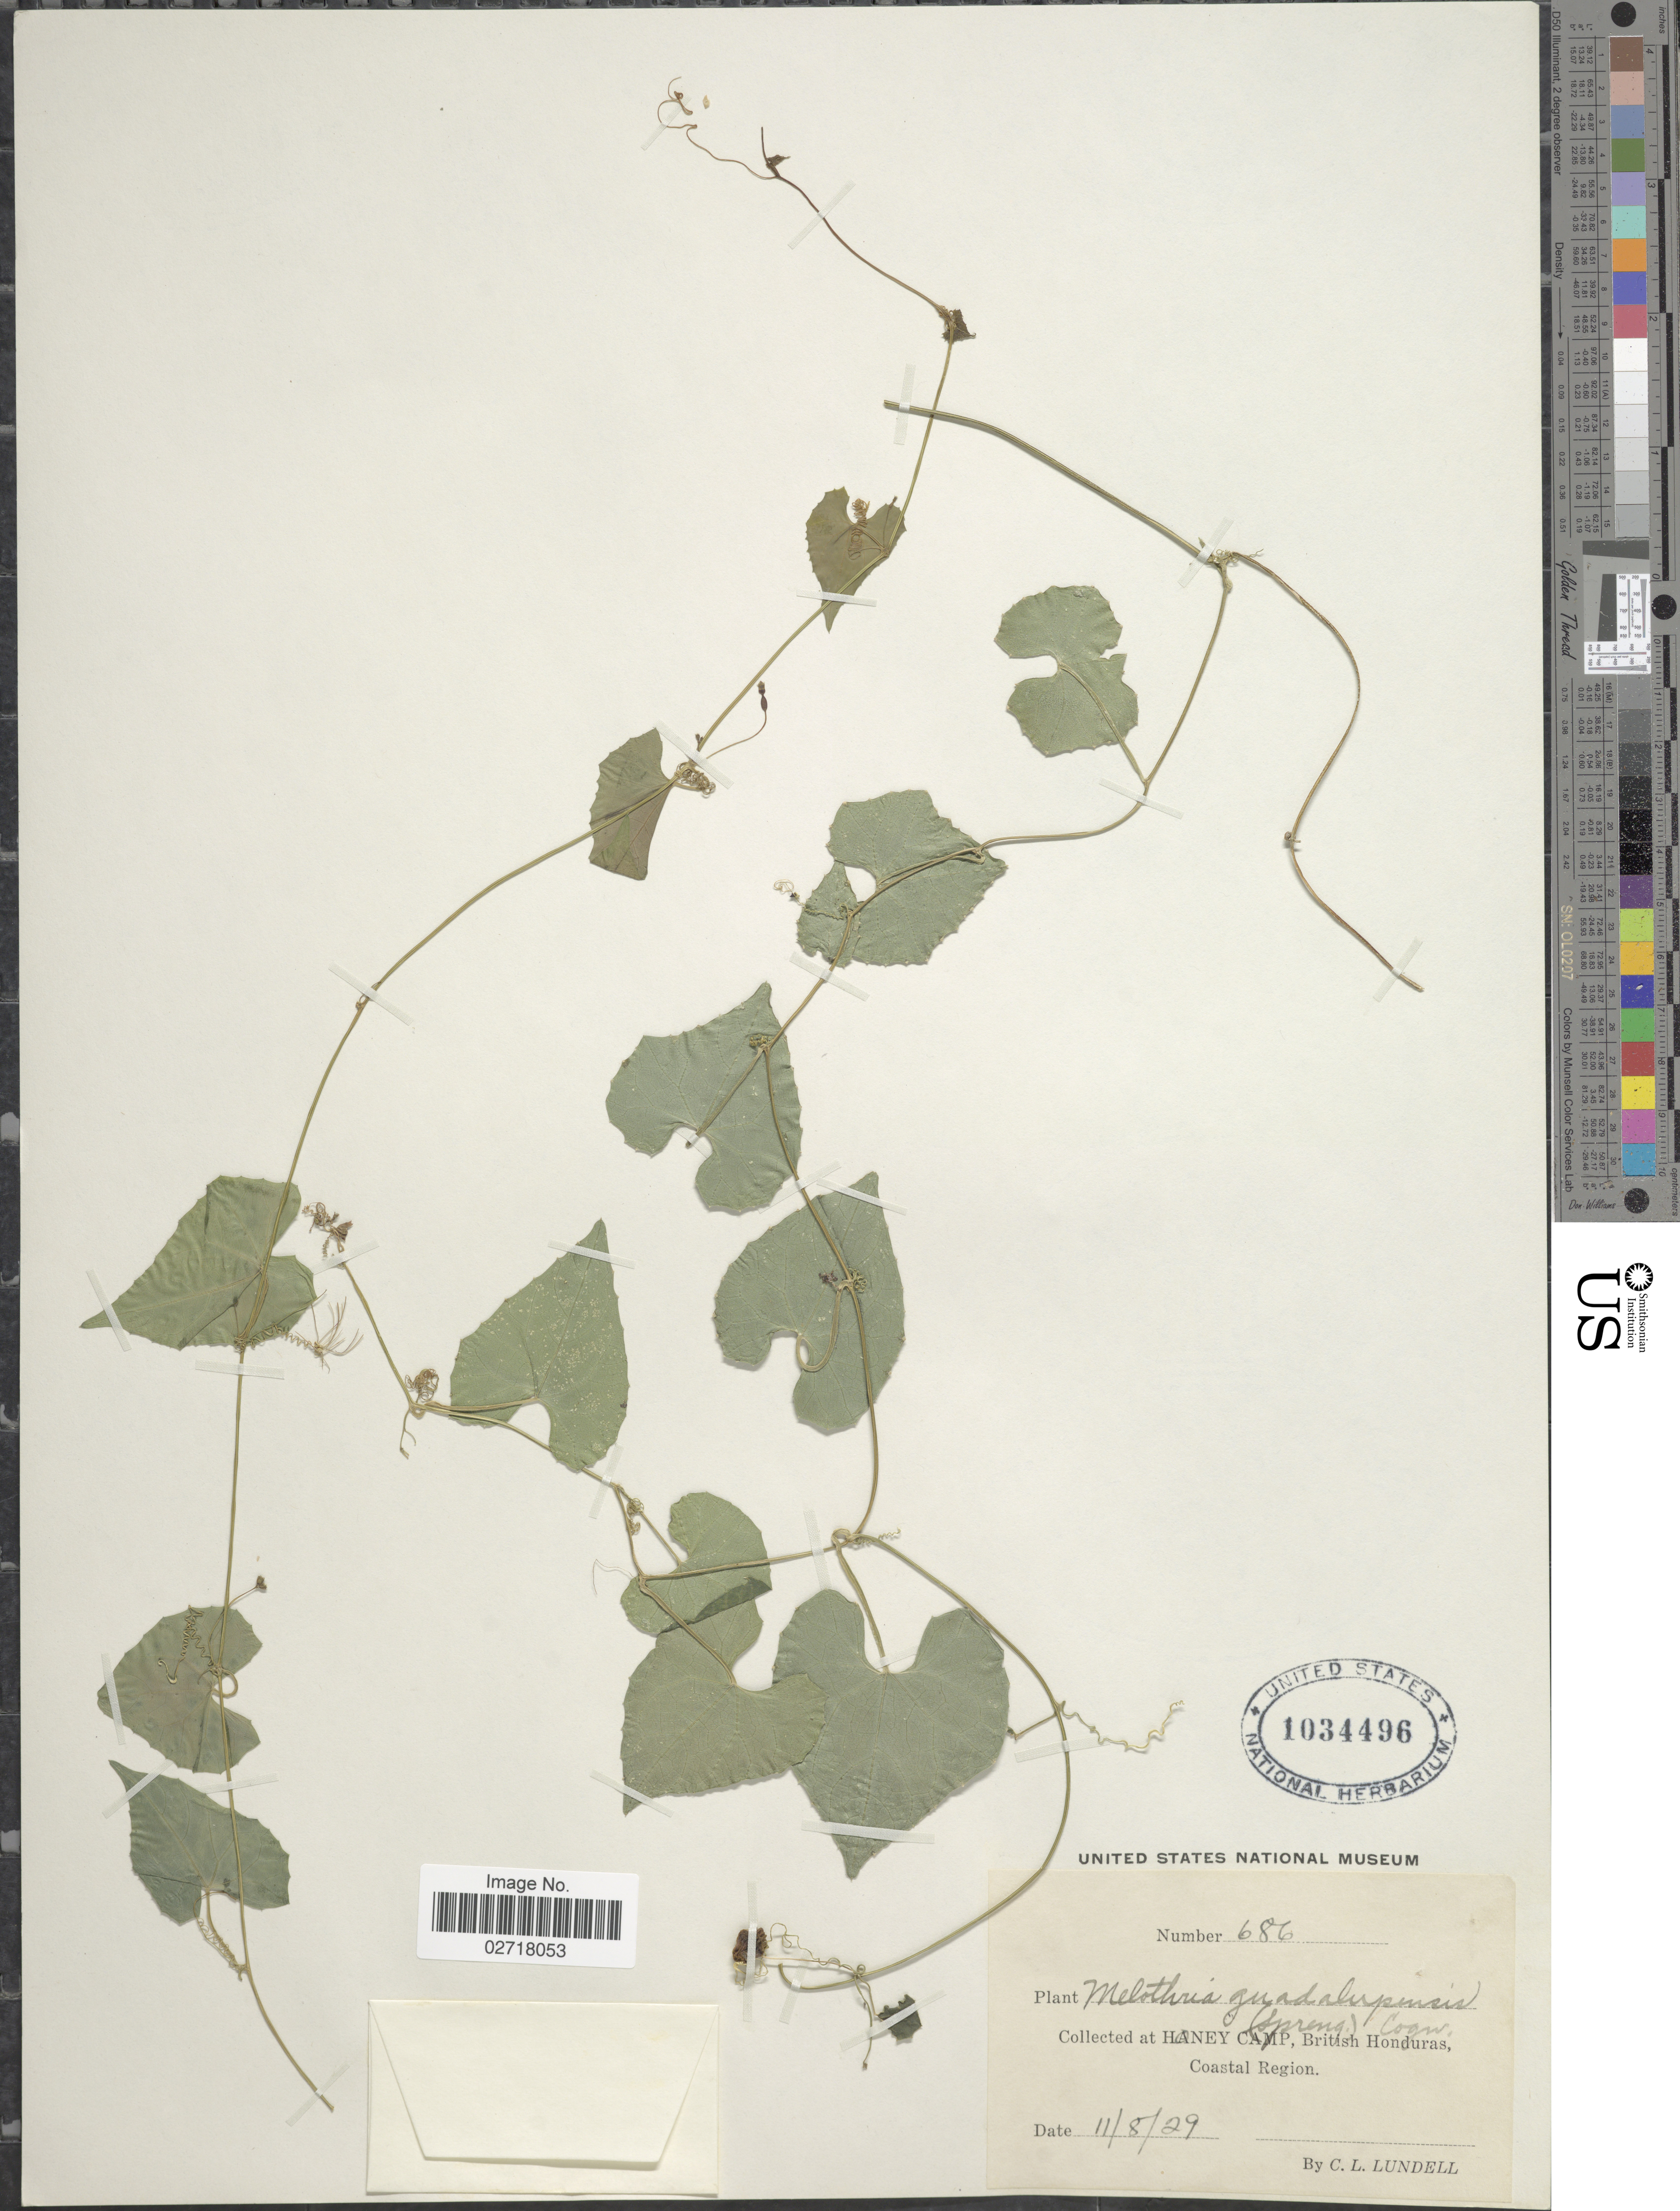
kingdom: Plantae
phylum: Tracheophyta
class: Magnoliopsida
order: Cucurbitales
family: Cucurbitaceae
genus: Melothria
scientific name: Melothria pendula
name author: L.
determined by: U.S. National Herbarium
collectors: C. L. Lundell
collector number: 686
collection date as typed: Transcribed d/m/y: 11/8/29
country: Belize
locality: Honey Camp, British Honduras. Coastal Region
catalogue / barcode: US 1034496